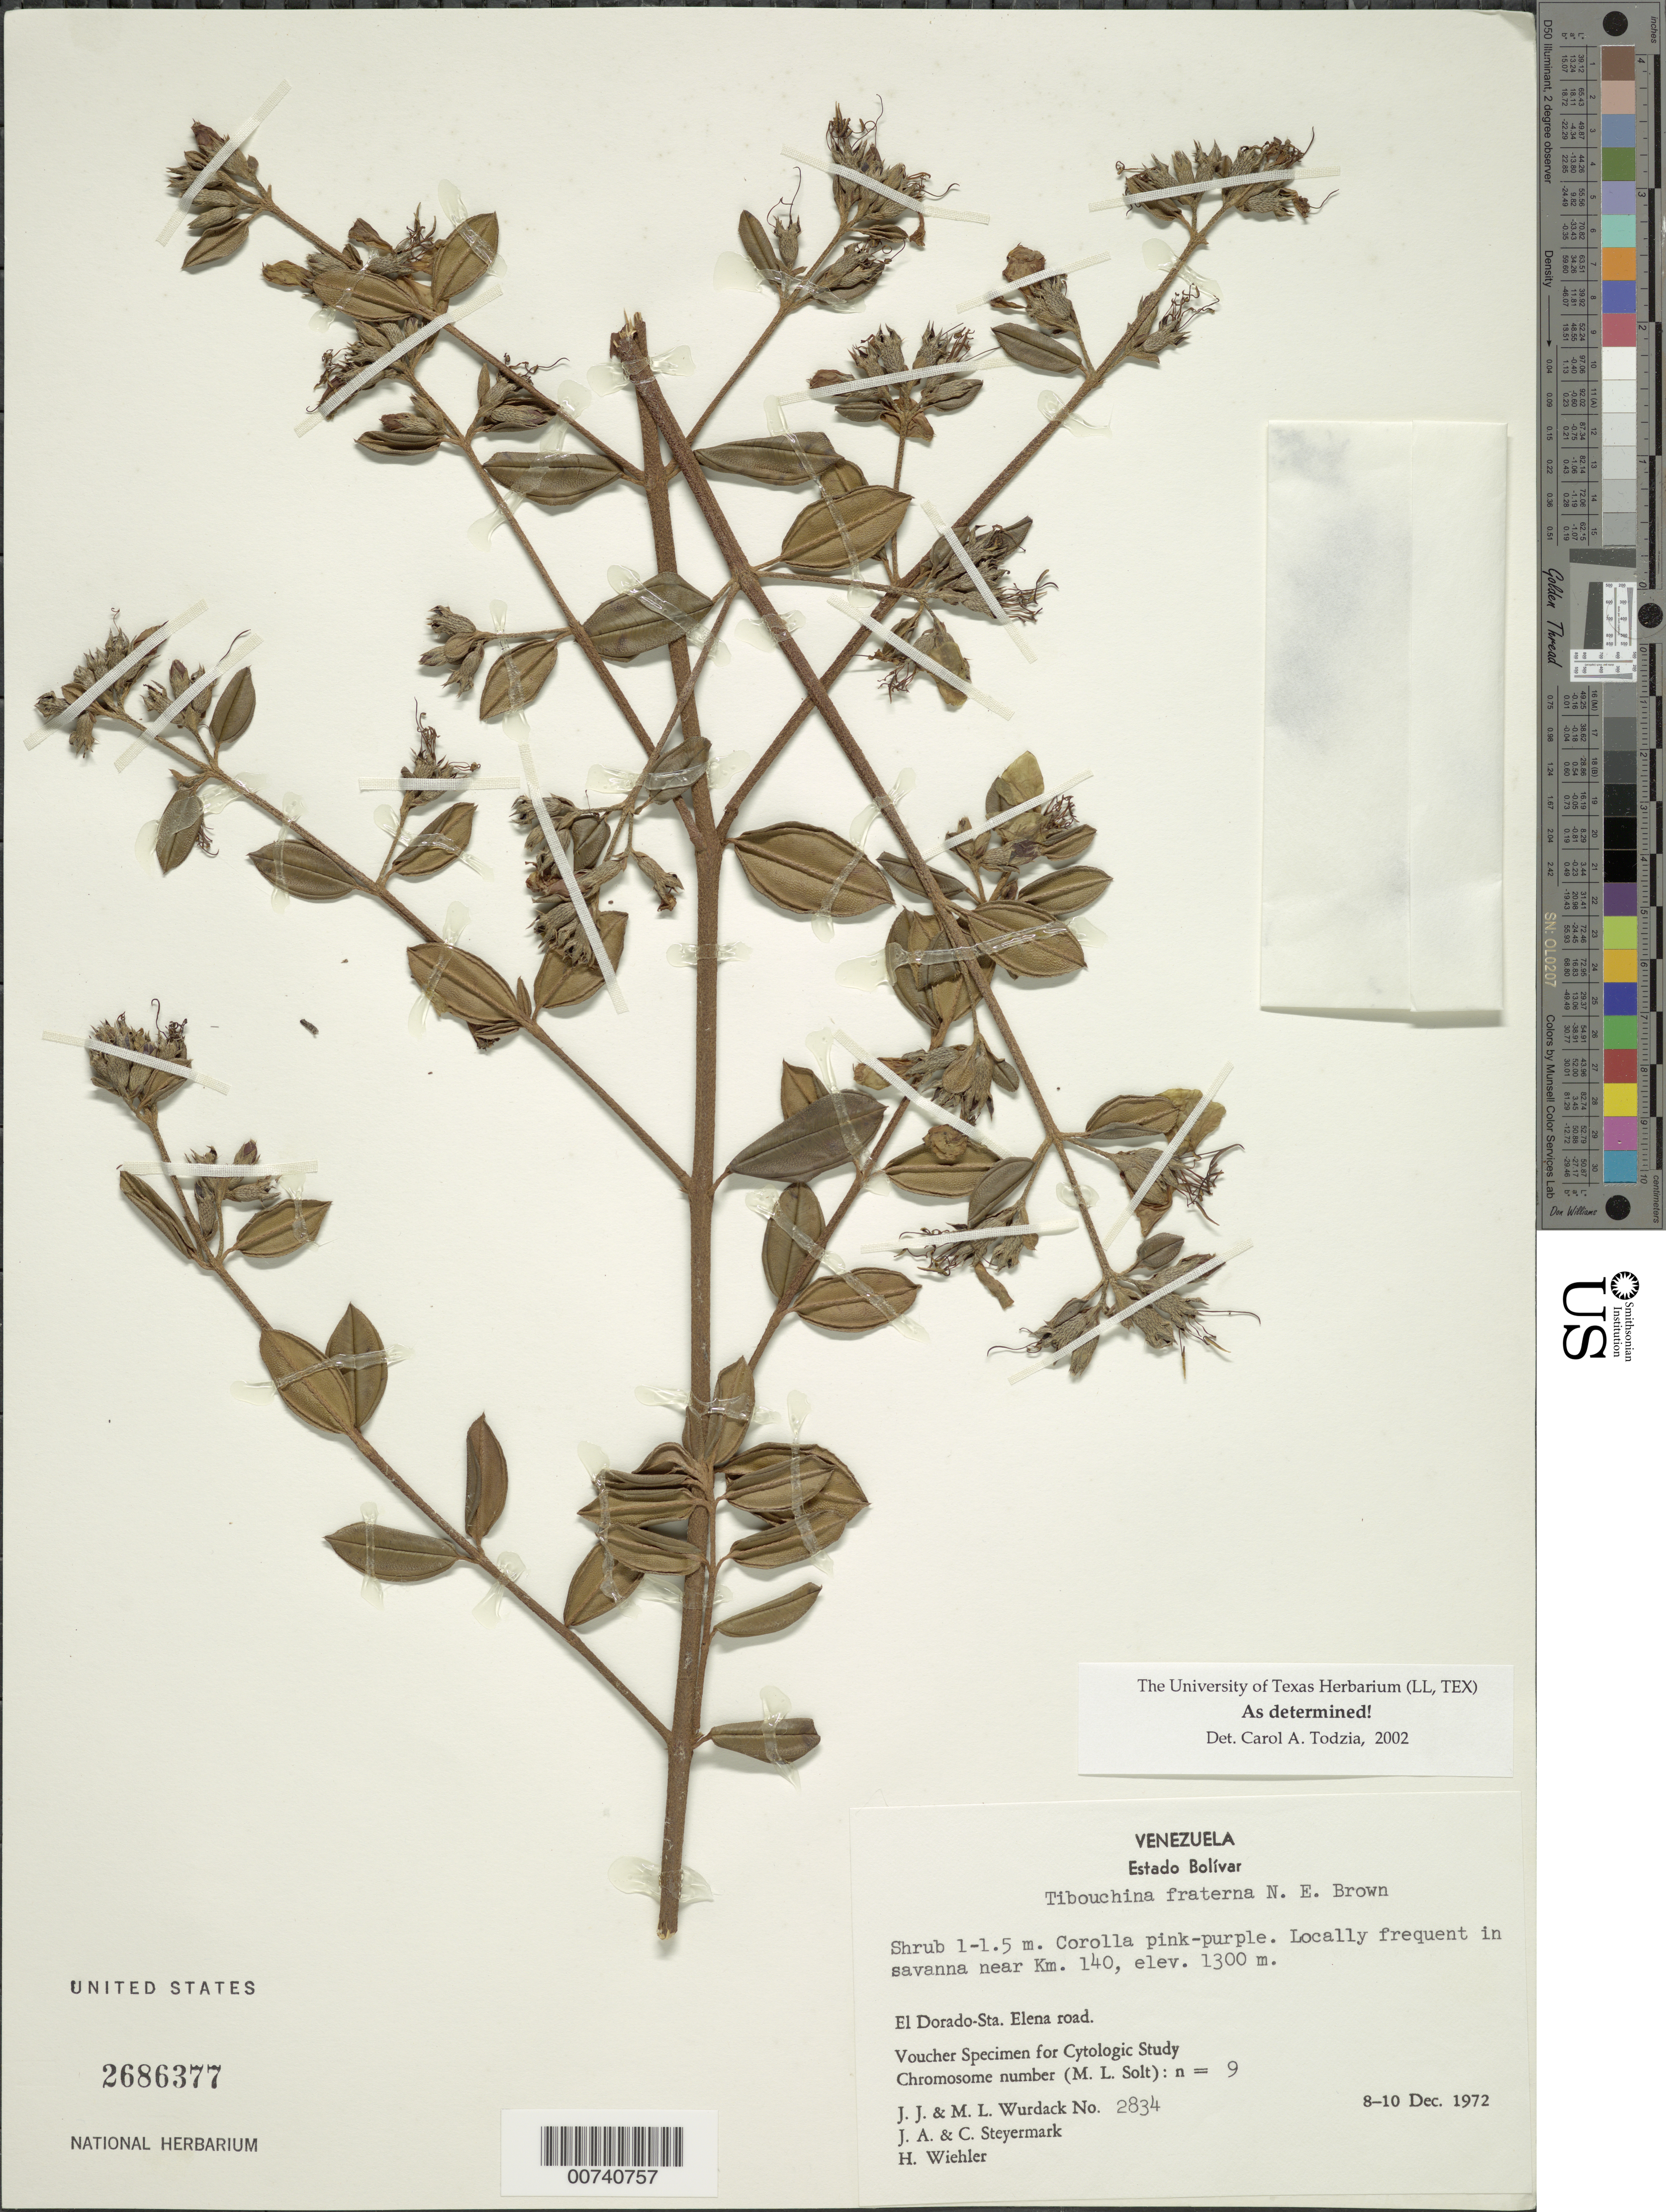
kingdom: Plantae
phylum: Tracheophyta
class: Magnoliopsida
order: Myrtales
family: Melastomataceae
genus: Tibouchina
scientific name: Tibouchina fraterna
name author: N.E. Br.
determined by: Todzia, C. A., (TEX), University of Texas Austin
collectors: J. J. Wurdack, M. L. Wurdack, J. Steyermark & C. Steyermark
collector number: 2834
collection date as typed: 8-Dec-72 to 10-Dec-72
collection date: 1972-12-08/1972-12-10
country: Venezuela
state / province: Bolívar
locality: El Dorado to Sta. Elena road, km 140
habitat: Savanna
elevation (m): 1300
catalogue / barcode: US 2686377